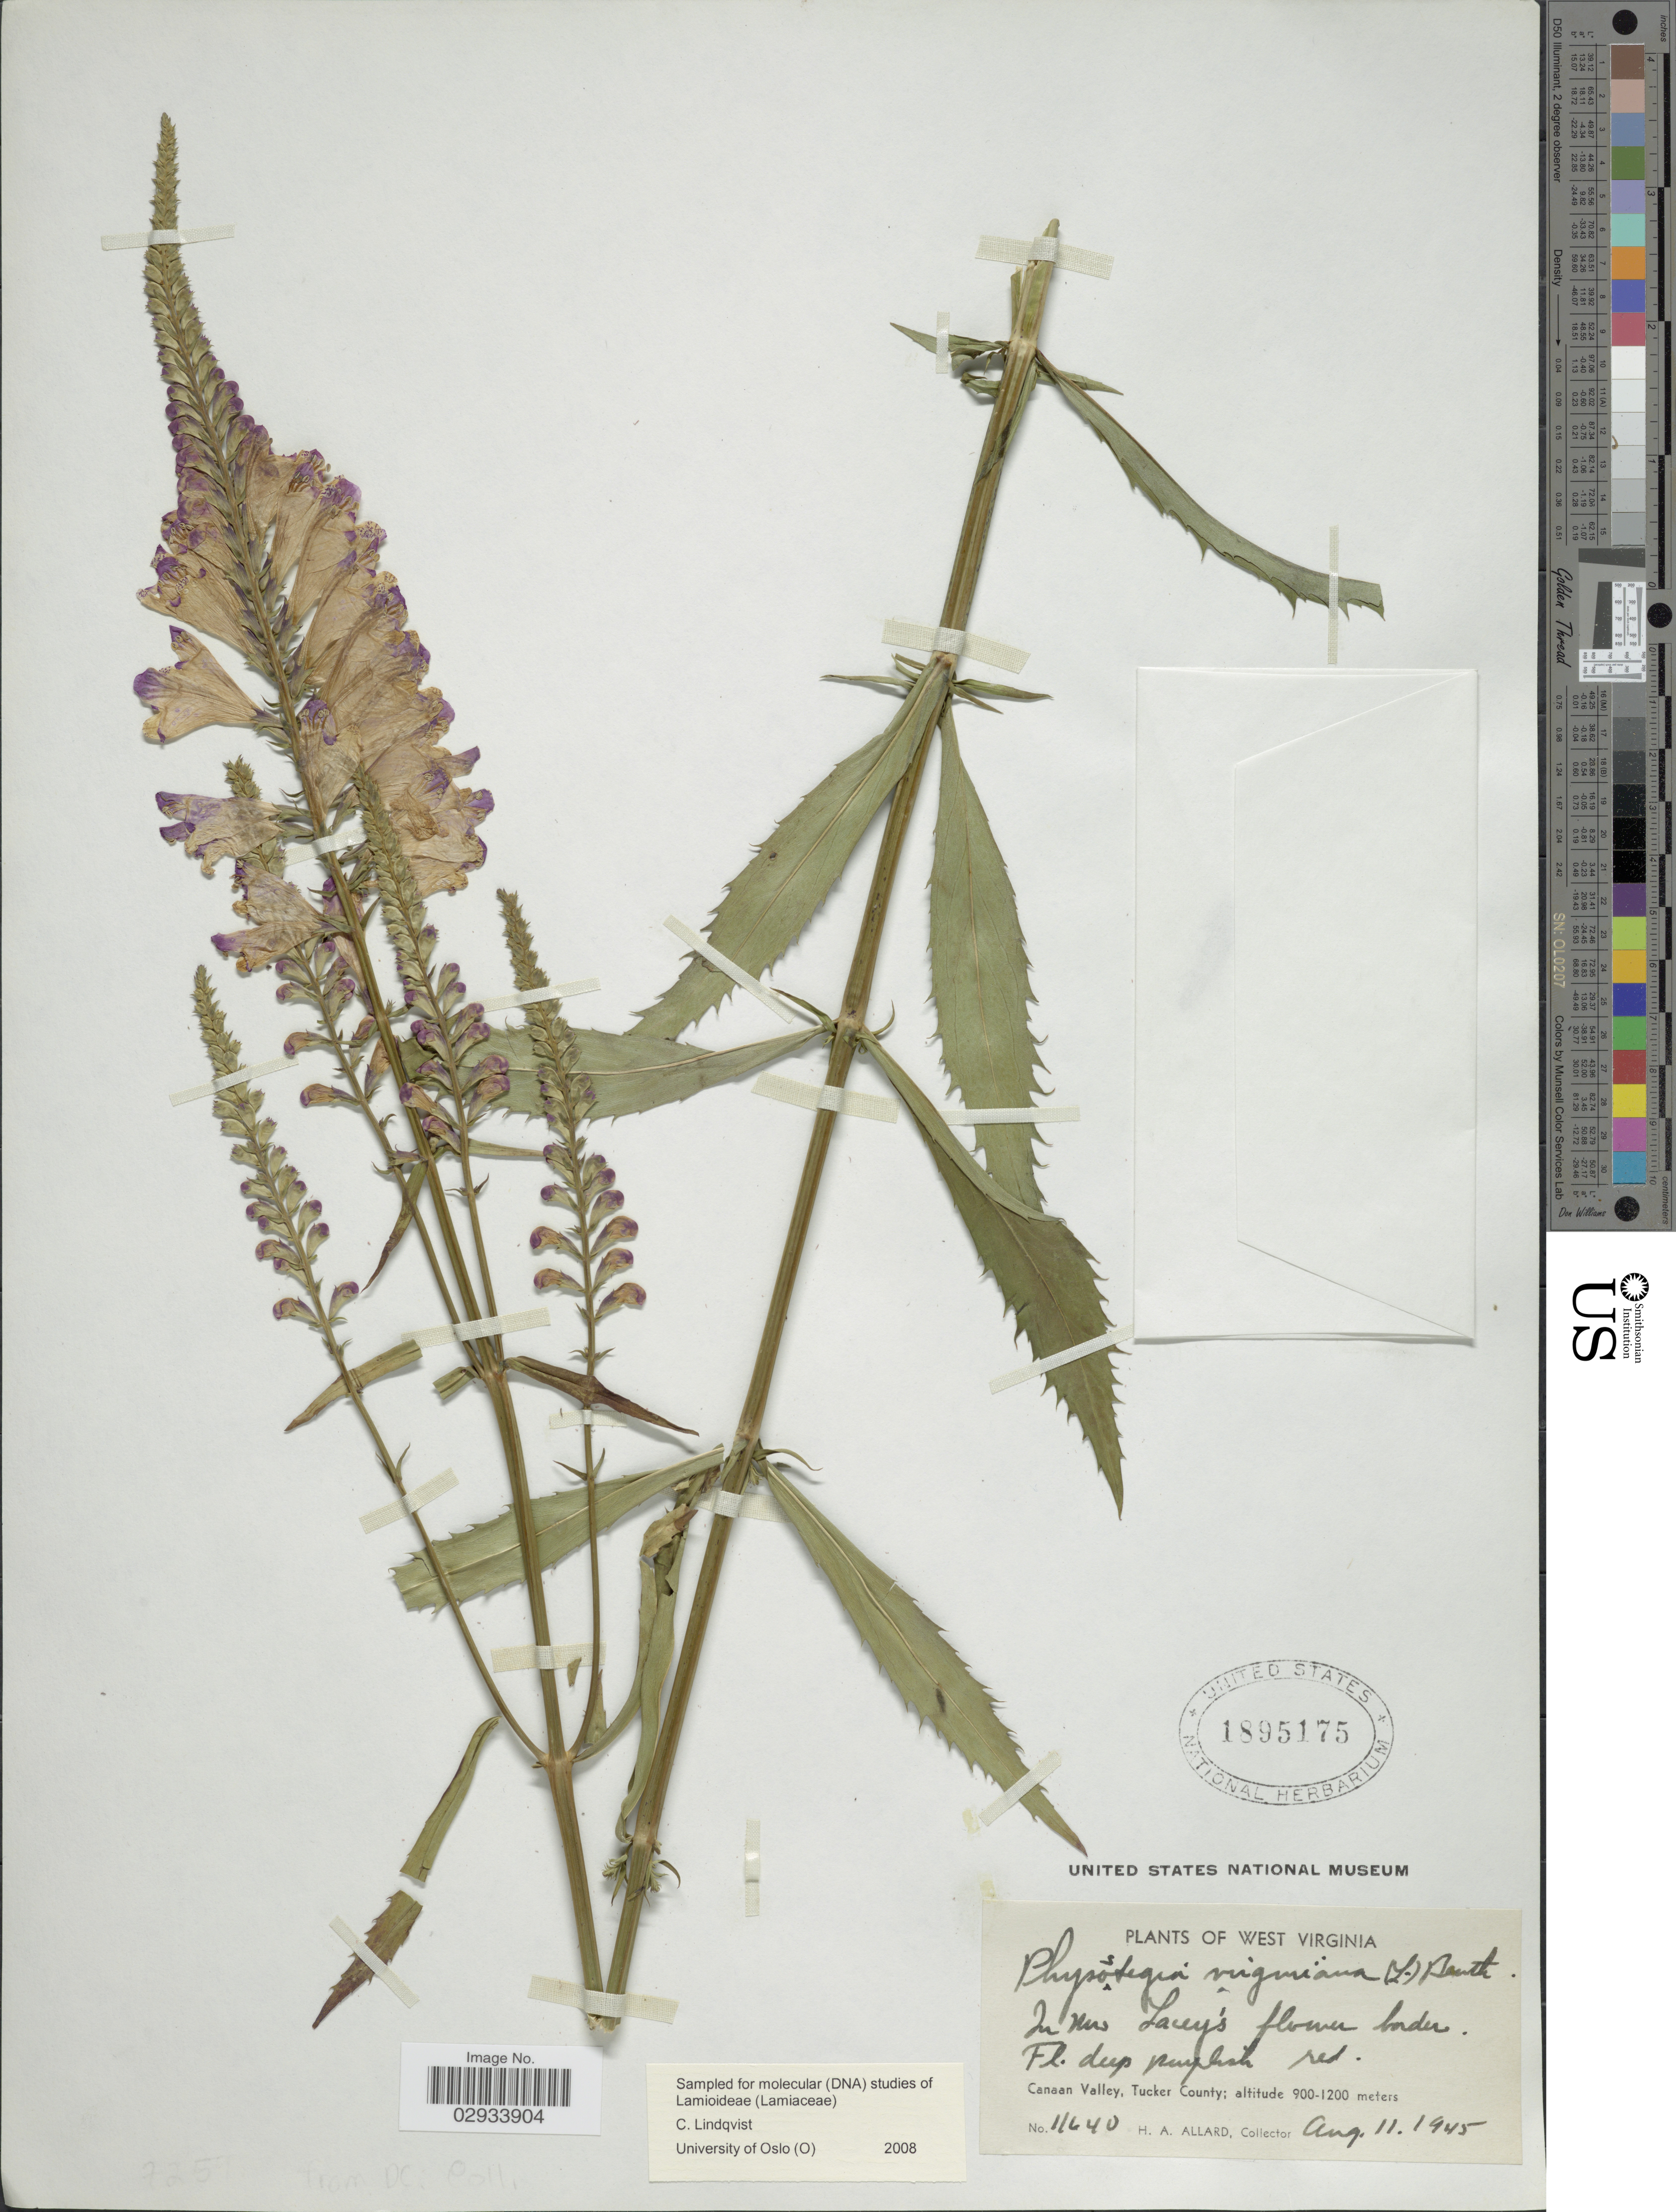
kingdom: Plantae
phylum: Tracheophyta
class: Magnoliopsida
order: Lamiales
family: Lamiaceae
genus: Physostegia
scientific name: Physostegia virginiana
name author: (L.) Benth.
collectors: H. A. Allard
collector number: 11640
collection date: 1945-08-11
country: United States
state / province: West Virginia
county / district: Tucker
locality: Canaan Valley, Tucker County.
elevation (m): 900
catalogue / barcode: US 1895175